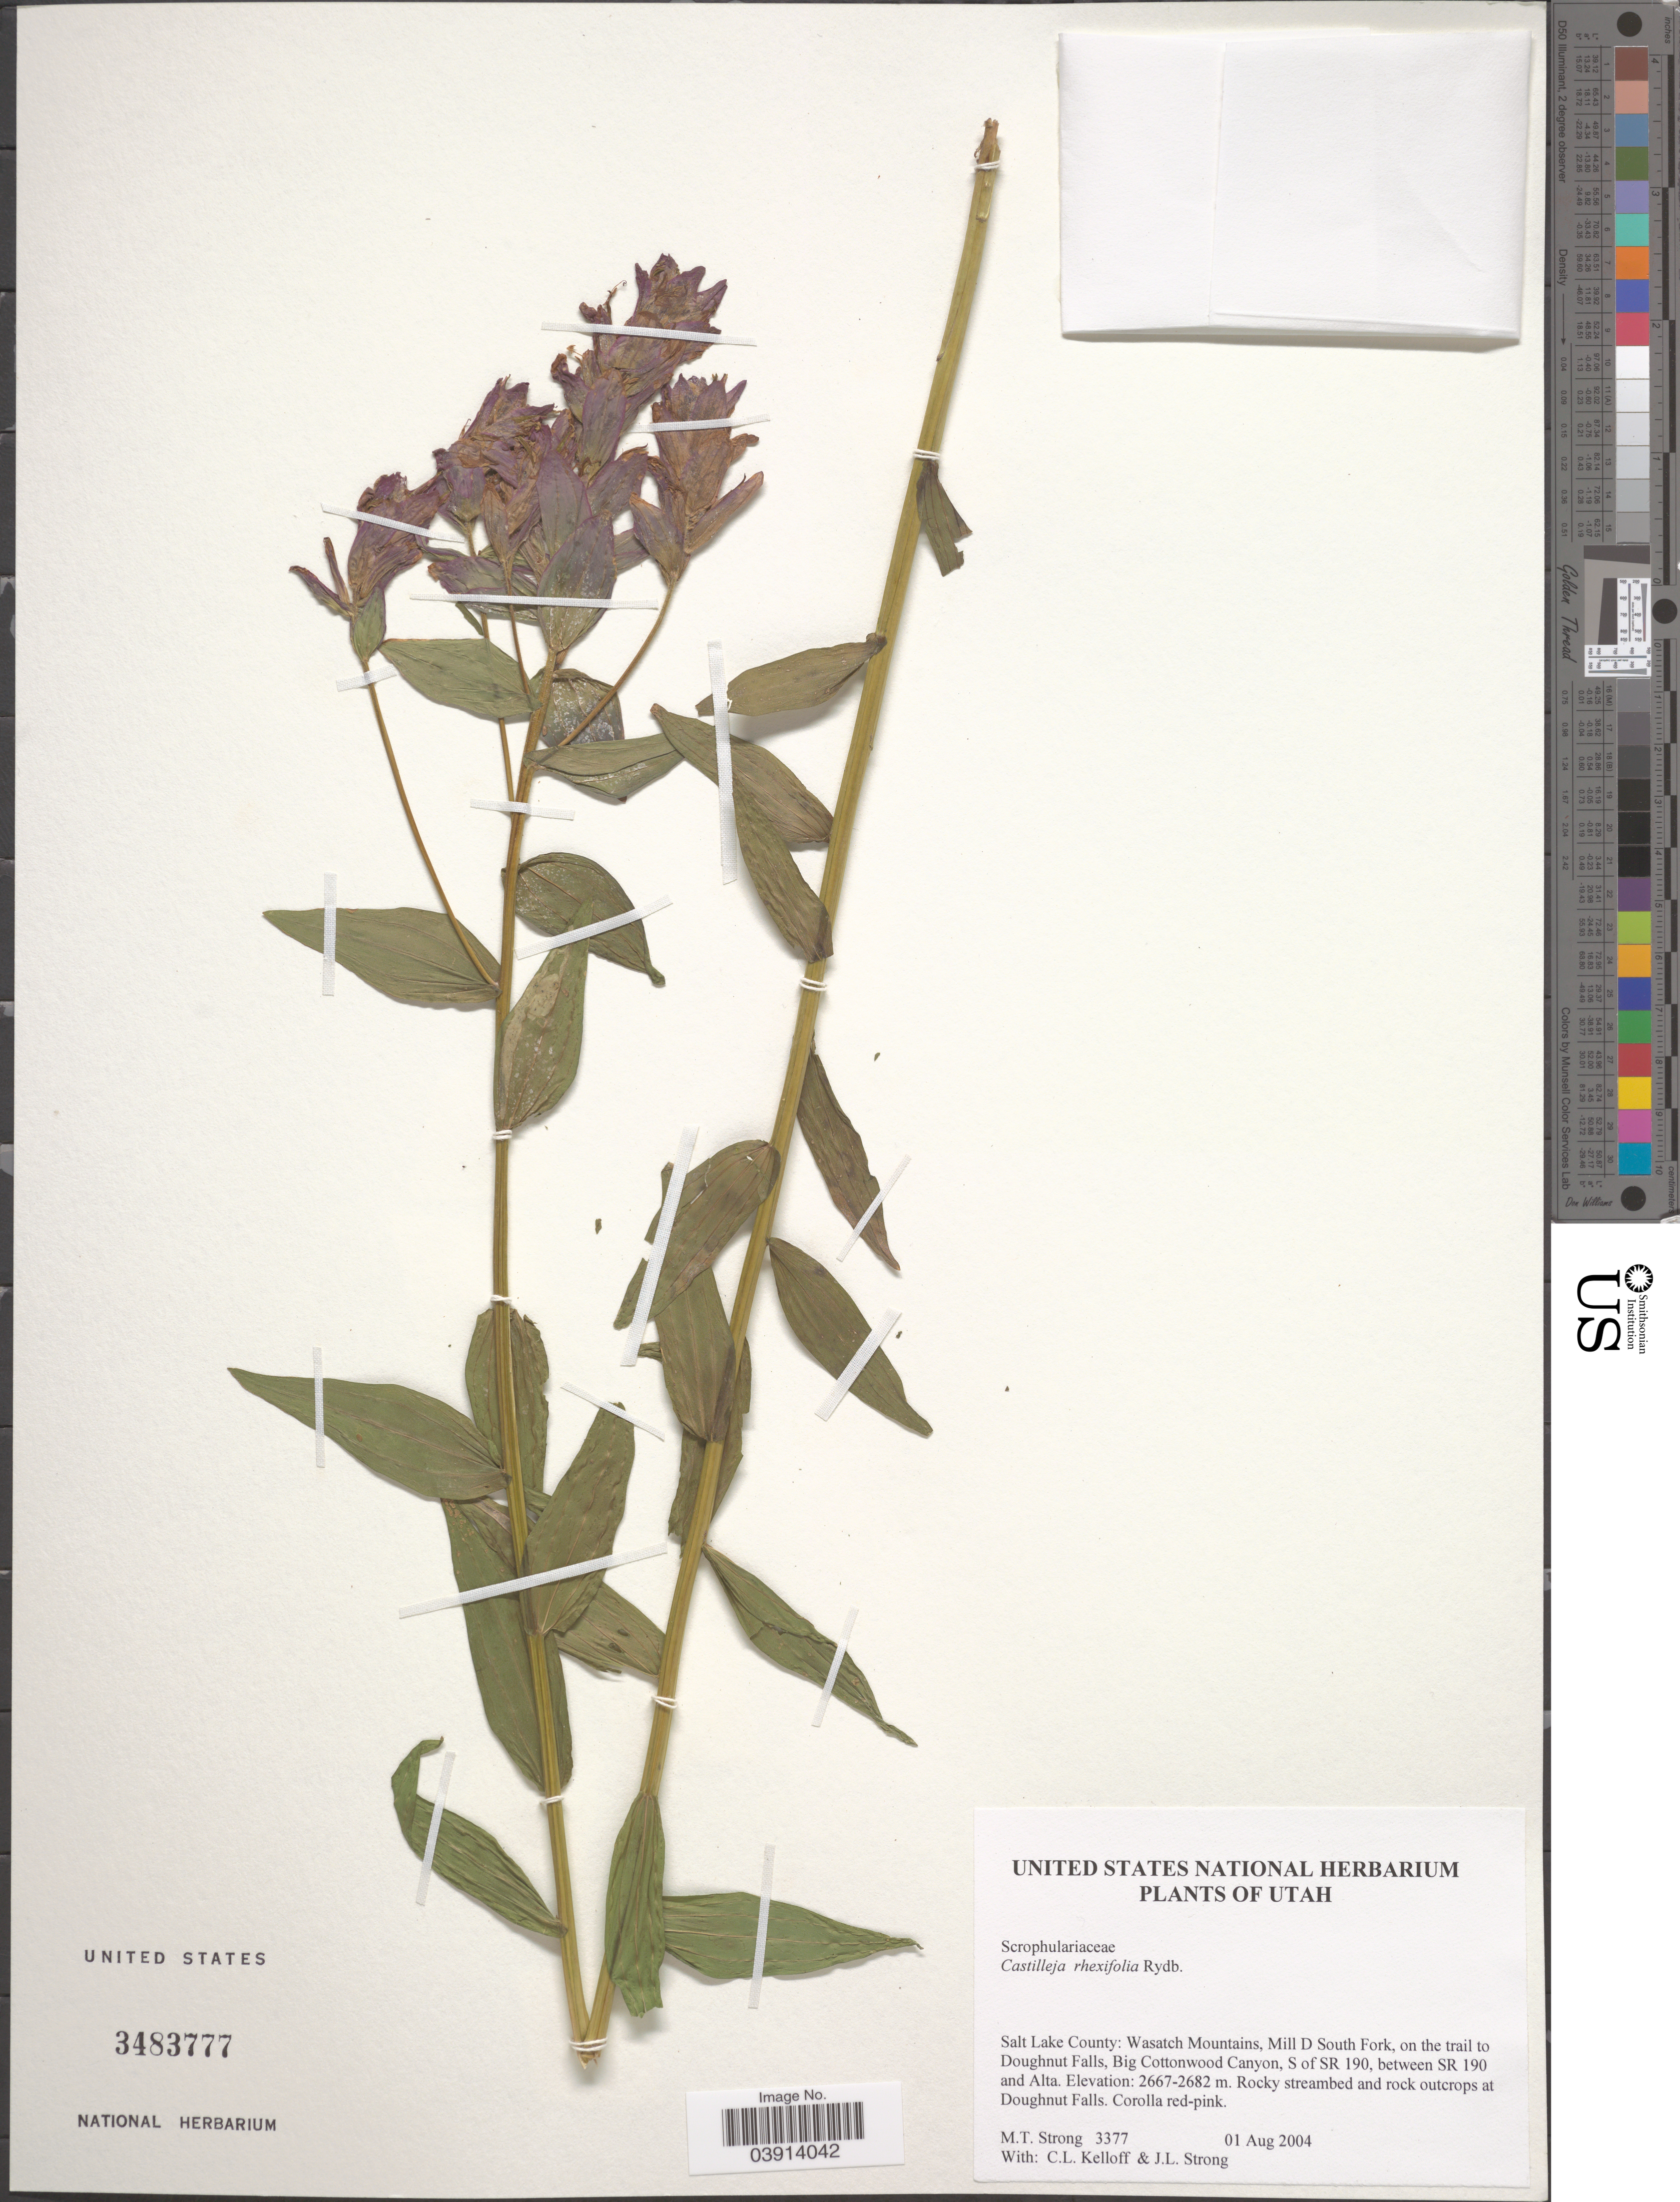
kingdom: Plantae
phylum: Tracheophyta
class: Magnoliopsida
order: Lamiales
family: Orobanchaceae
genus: Castilleja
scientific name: Castilleja rhexiifolia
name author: Rydb.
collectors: M. T. Strong, C. L. Kelloff & J. L. Strong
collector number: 3377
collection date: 2004-08-01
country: United States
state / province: Utah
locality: Salt Lake County: Wasatch Mountains, Mill D South Fork, on the trail to Doughnut Falls, Big Cottonwood Canyon, S of SR 190, between SR 190 and Alta. At Doughnut Falls.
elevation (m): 2667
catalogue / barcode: US 3483777